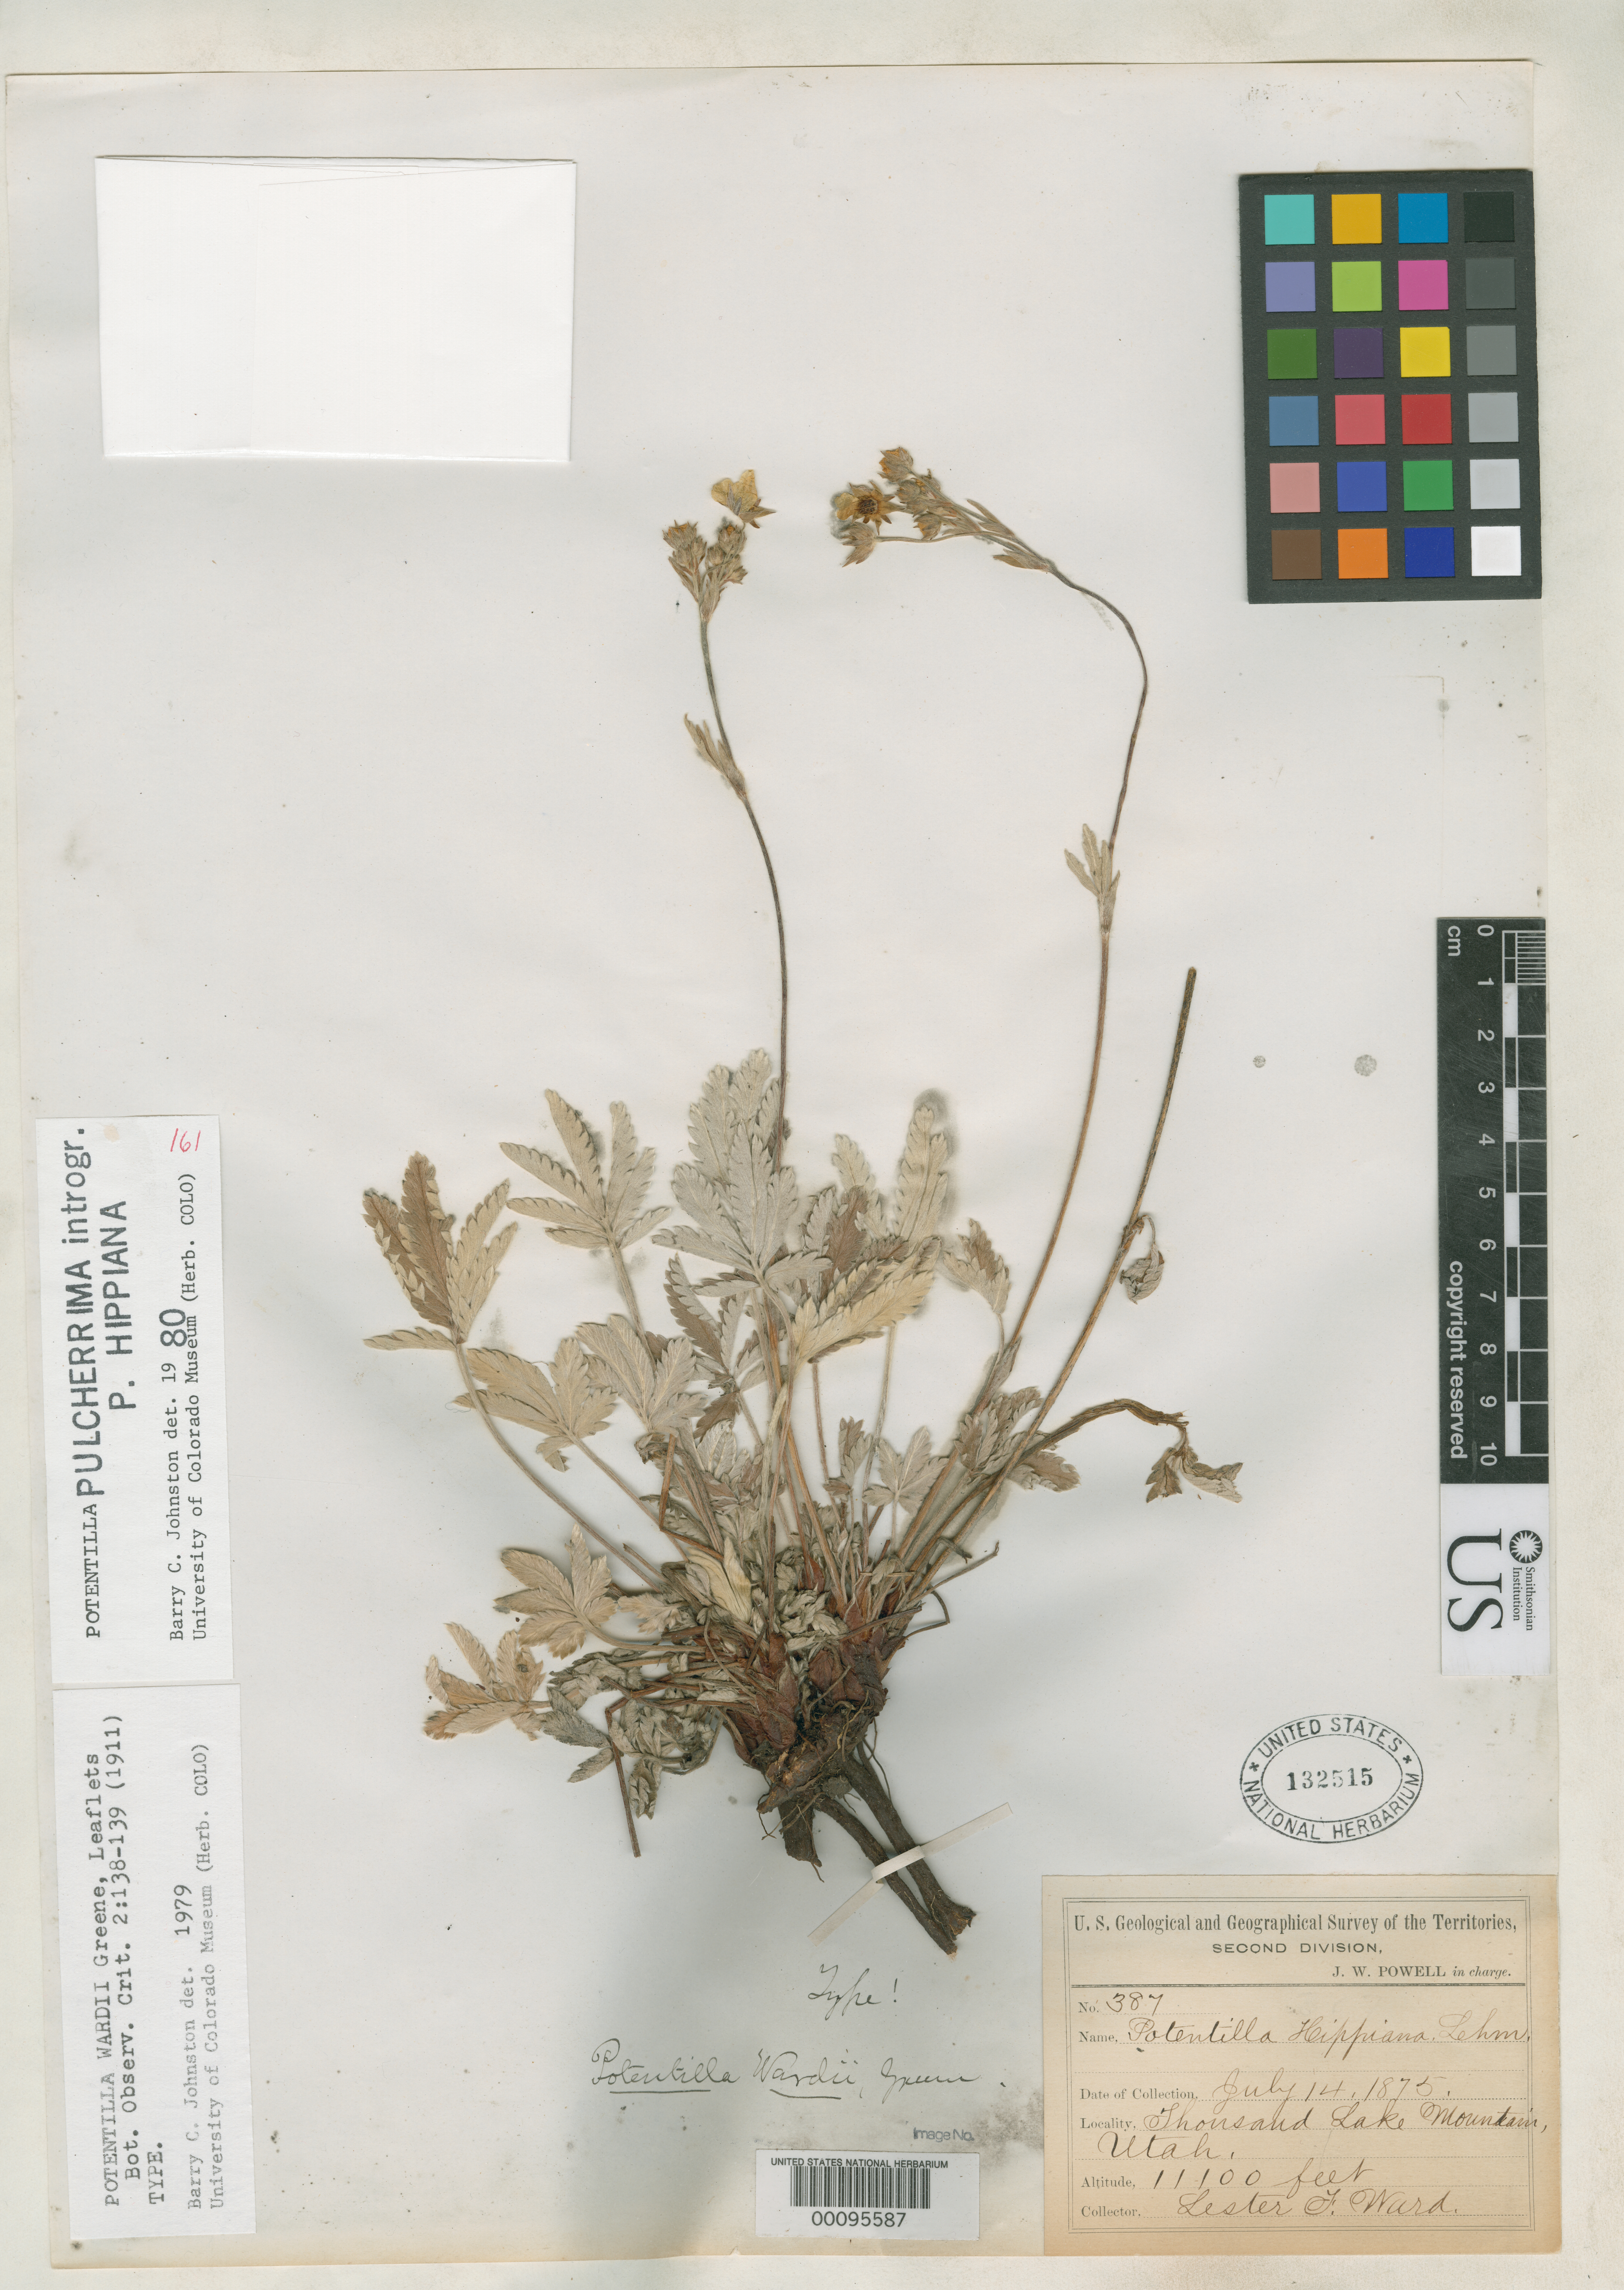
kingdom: Plantae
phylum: Tracheophyta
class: Magnoliopsida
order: Rosales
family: Rosaceae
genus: Potentilla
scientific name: Potentilla wardii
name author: Greene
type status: Isotype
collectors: L. F. Ward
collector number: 387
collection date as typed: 14 Jul 1875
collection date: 1875-07-14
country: United States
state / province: Utah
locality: Thousand Lake Mountain.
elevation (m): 3383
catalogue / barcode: US 132515